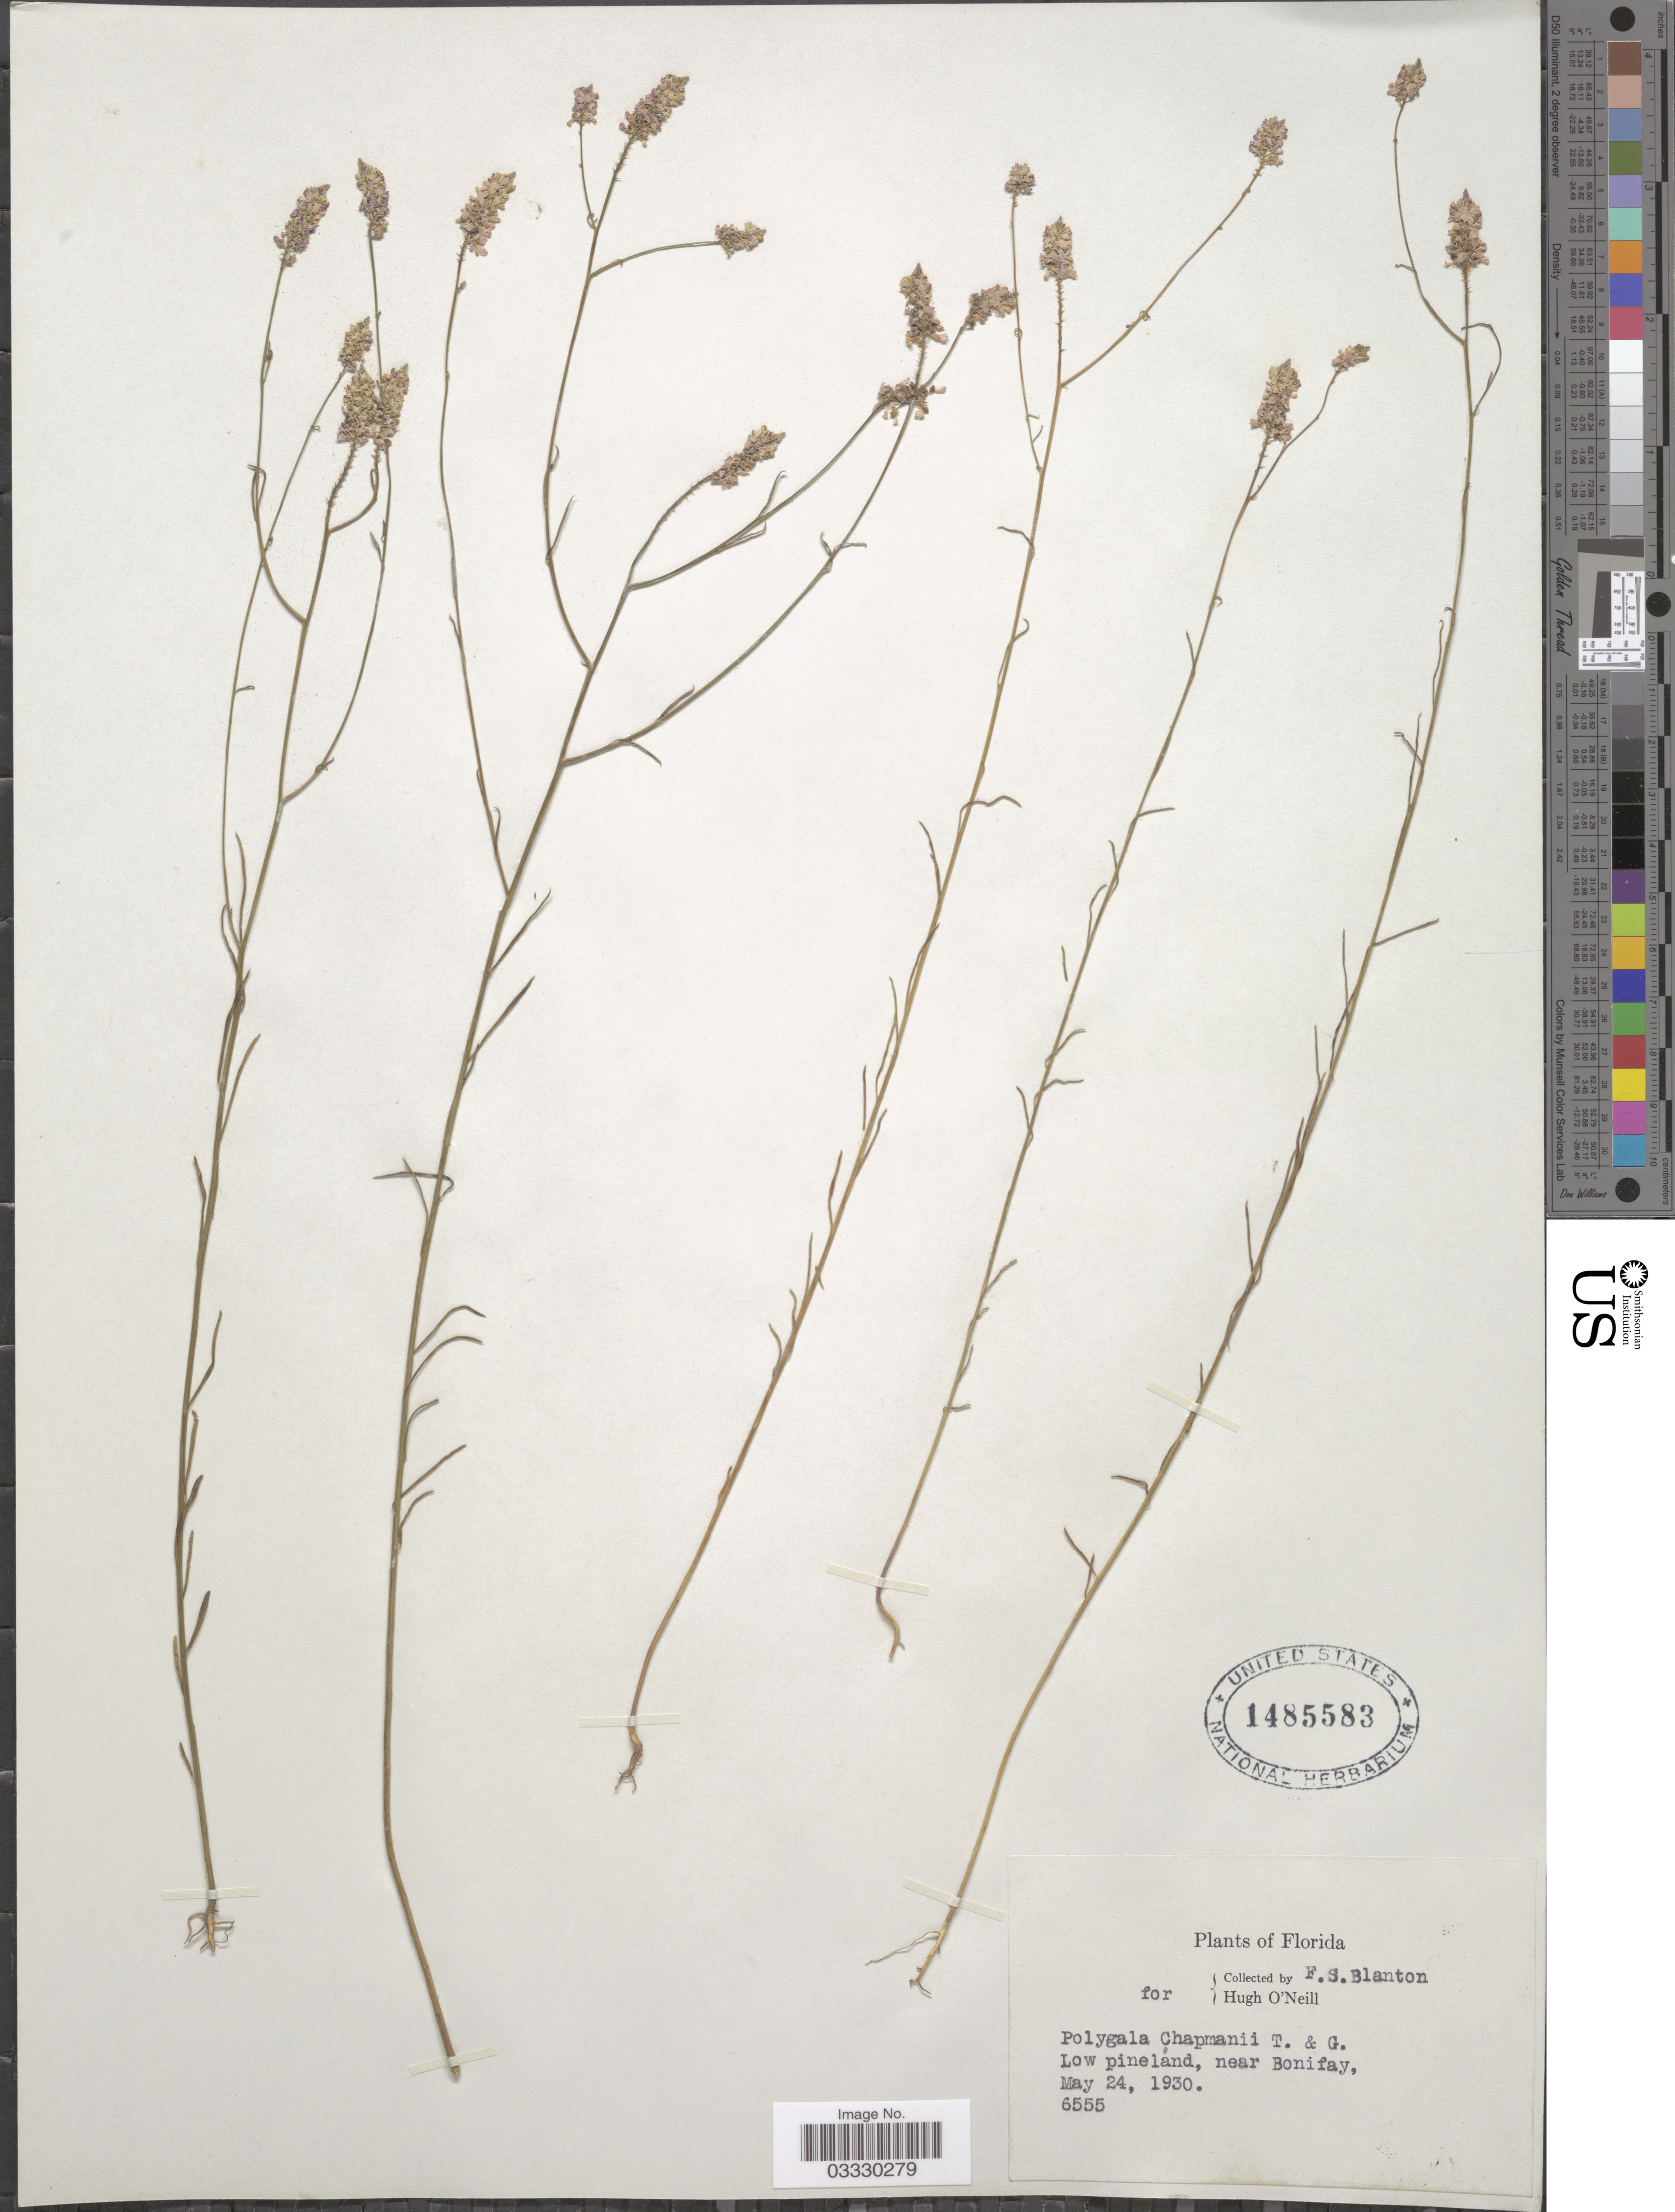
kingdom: Plantae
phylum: Tracheophyta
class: Magnoliopsida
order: Fabales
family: Polygalaceae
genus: Polygala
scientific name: Polygala chapmanii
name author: Torr. & A. Gray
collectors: F. S. Blanton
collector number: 6555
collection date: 1930-05-24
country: United States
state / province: Florida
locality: Bear Bonifay.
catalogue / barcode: US 1485583